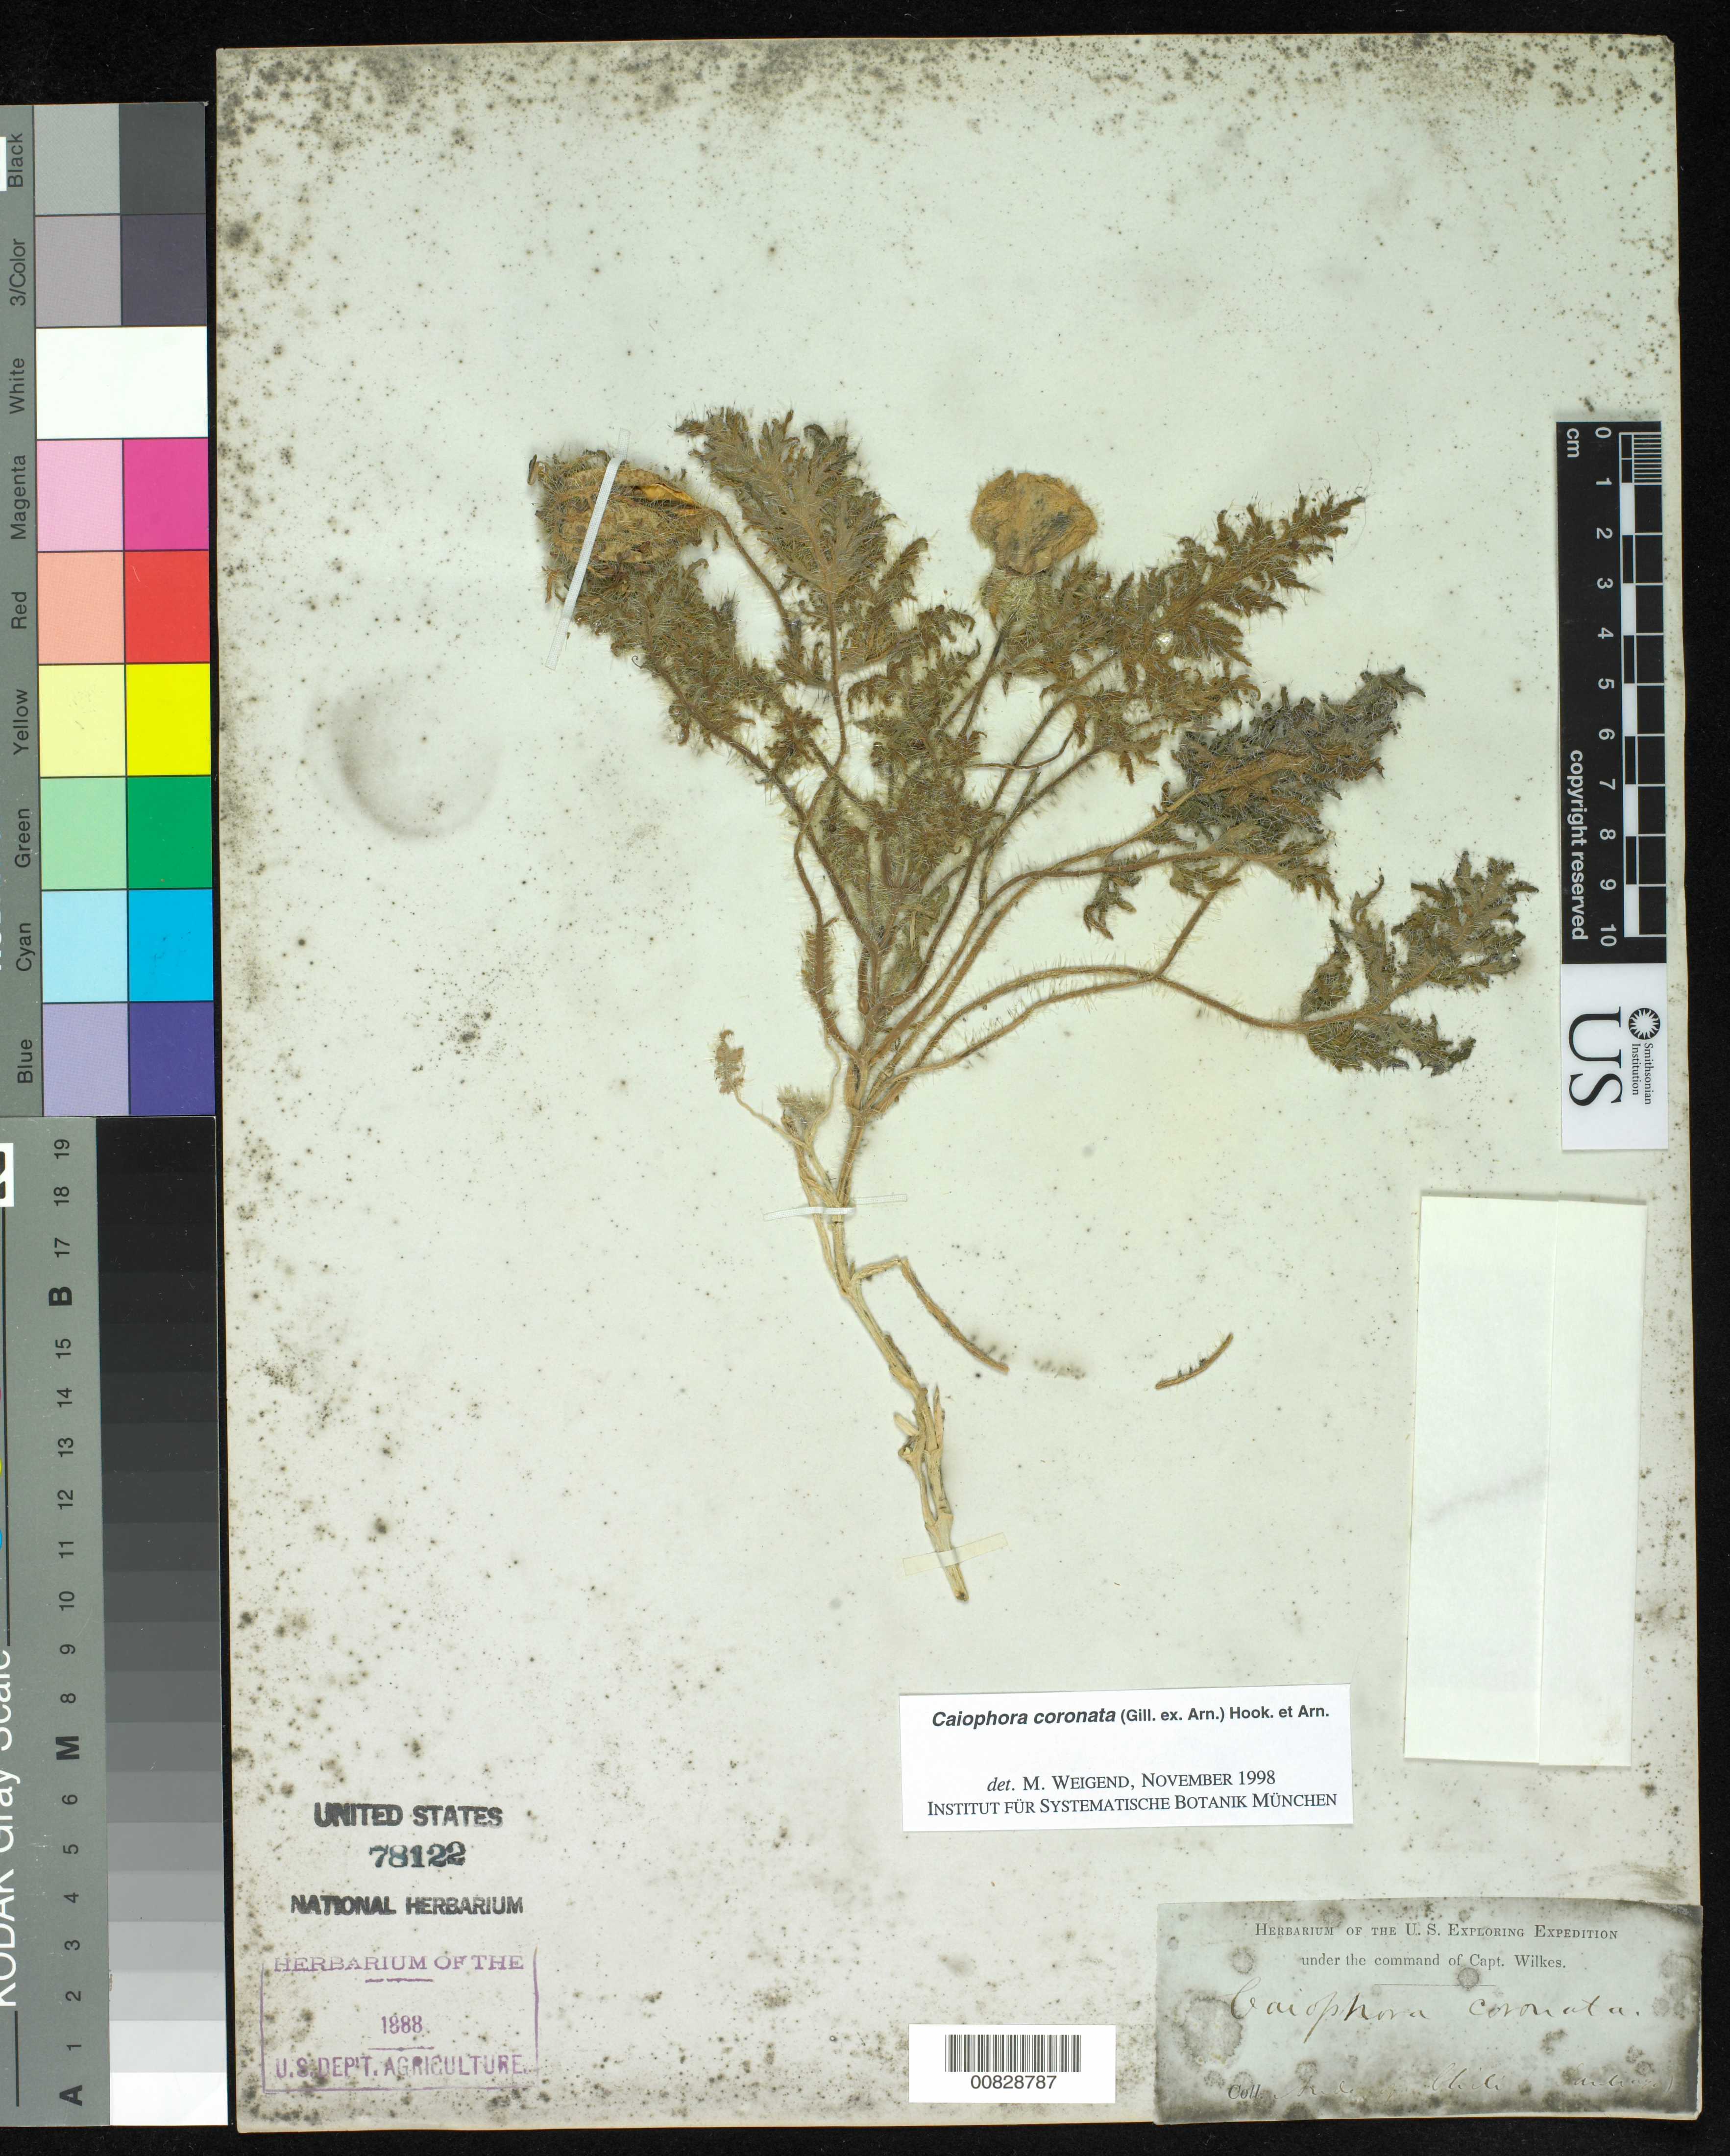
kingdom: Plantae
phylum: Tracheophyta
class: Magnoliopsida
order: Cornales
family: Loasaceae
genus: Caiophora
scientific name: Caiophora coronata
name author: (Gillies ex Arn.) Hook. & Arn.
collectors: Wilkes Explor. Exped.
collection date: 1838/1842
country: Chile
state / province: Región Metropolitana (RM)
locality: Andes of Chili (Santiago)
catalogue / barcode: US 78122